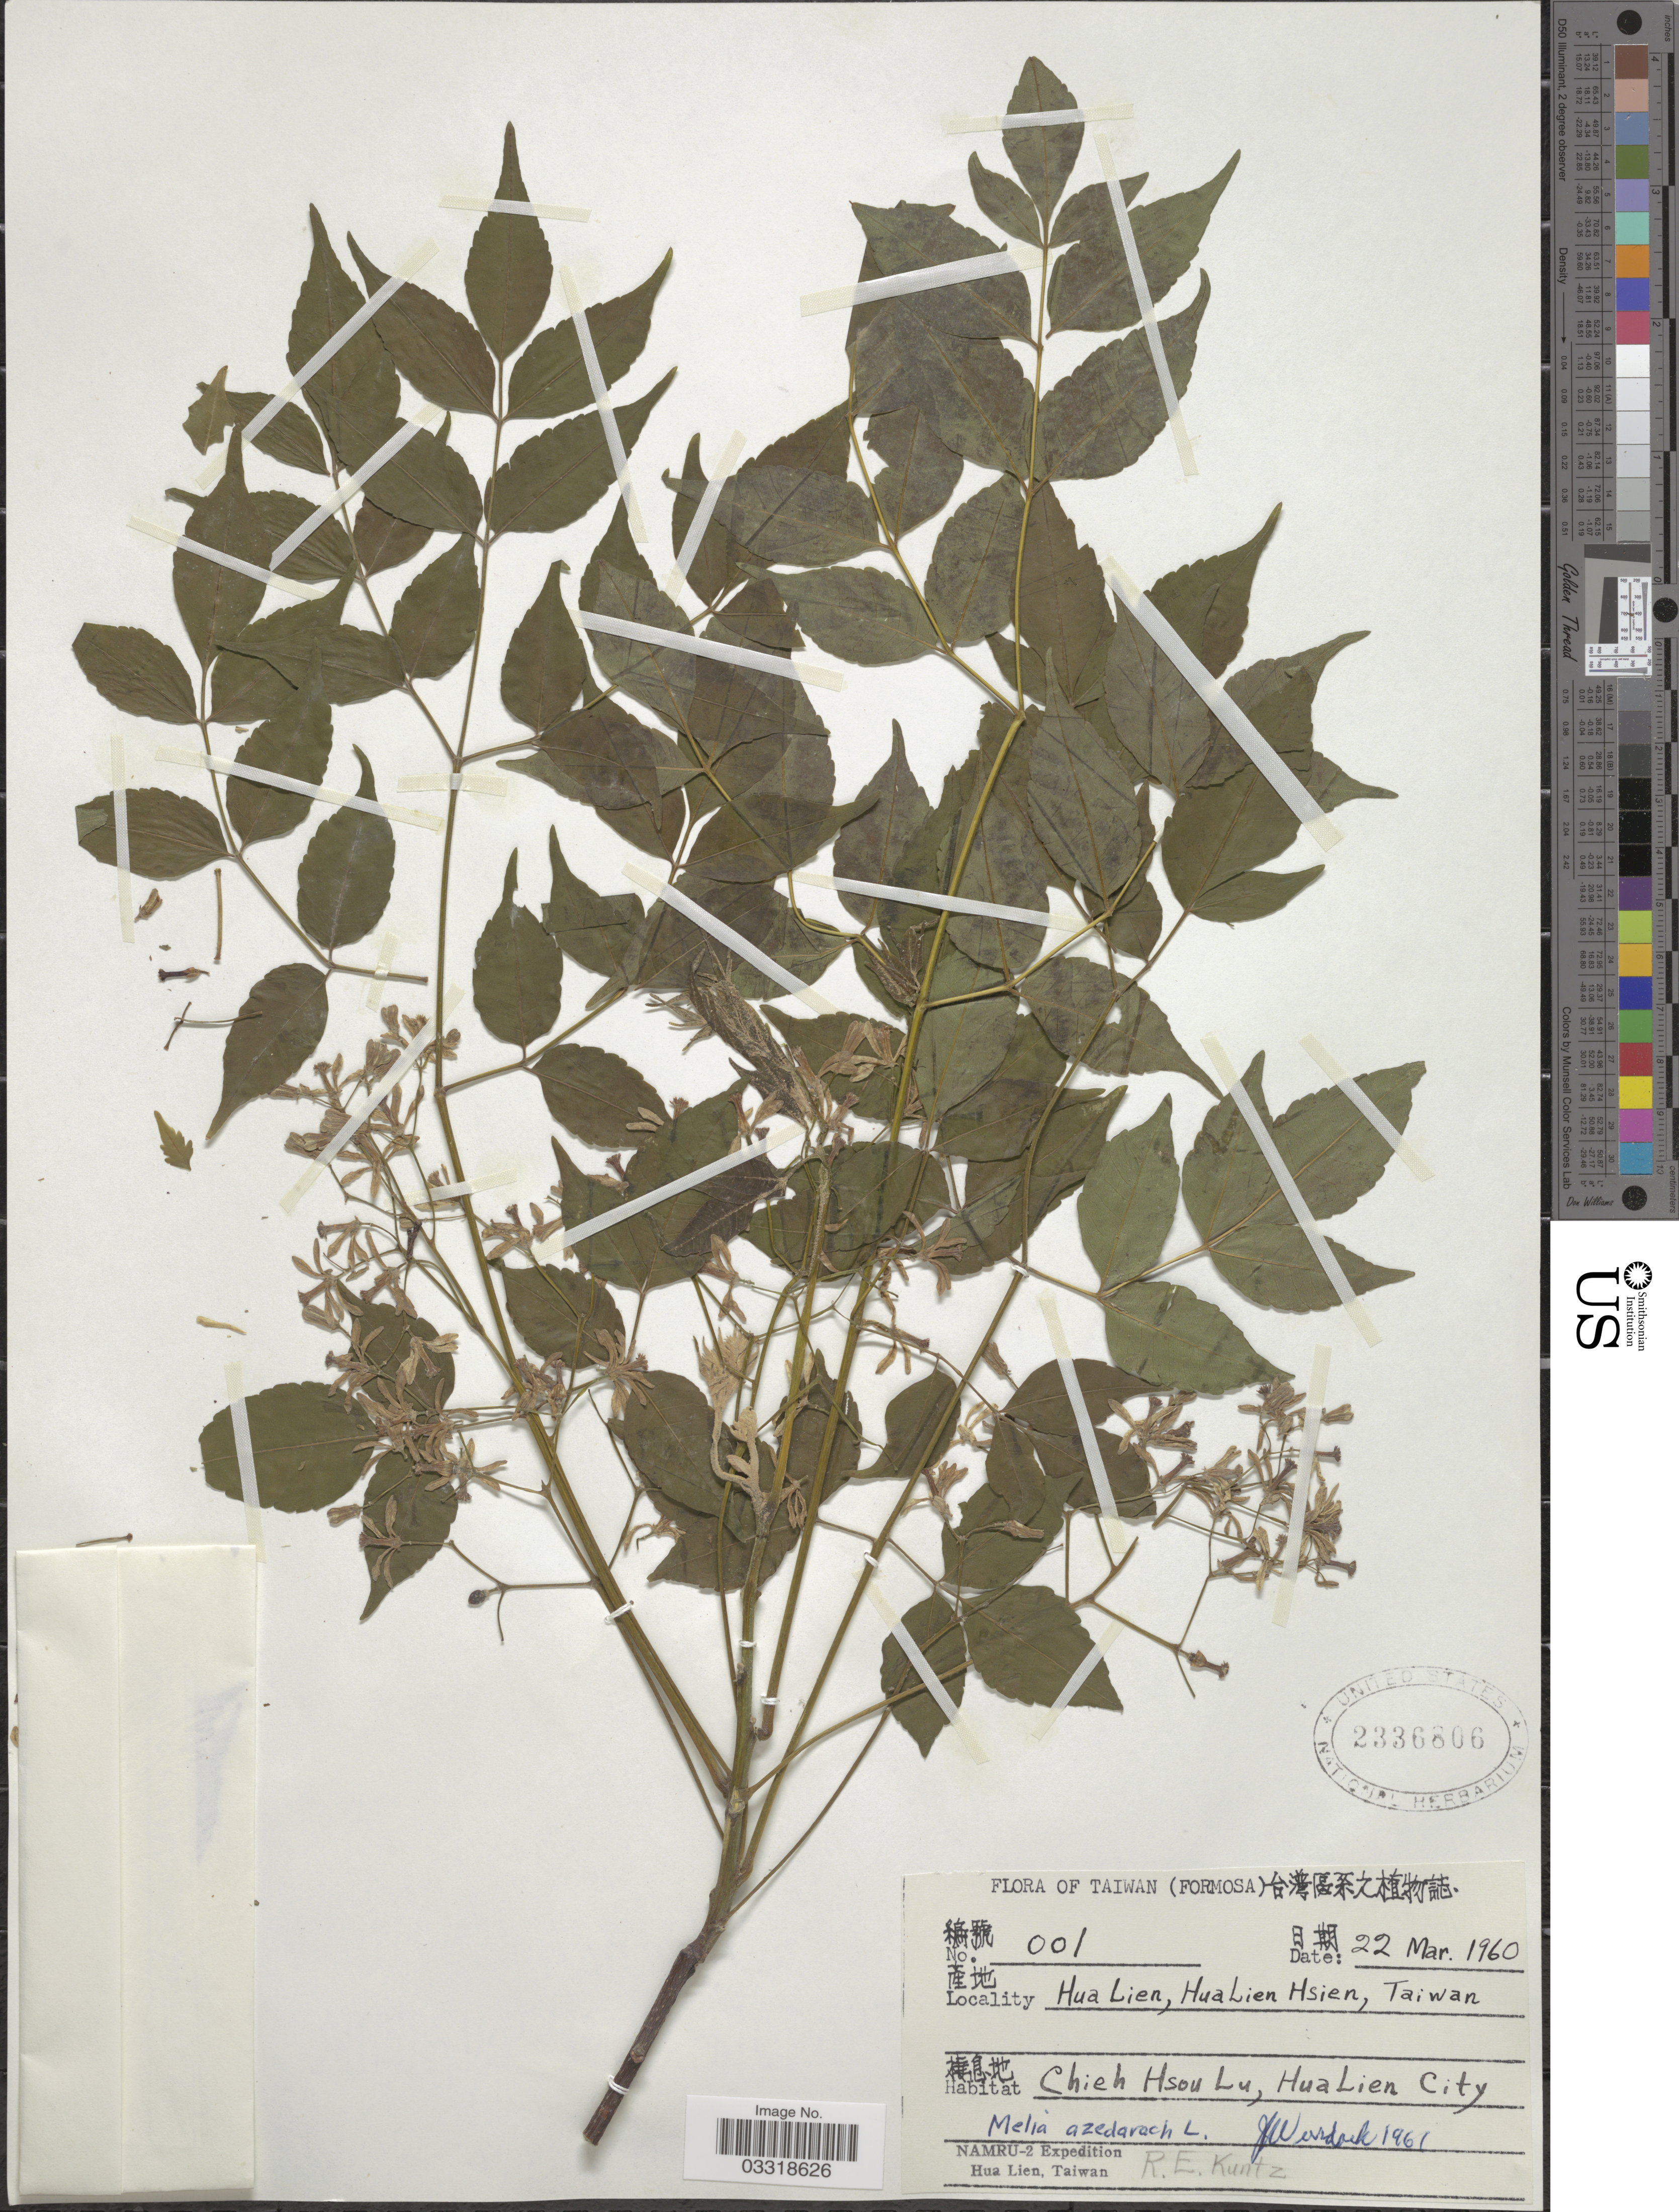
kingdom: Plantae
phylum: Tracheophyta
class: Magnoliopsida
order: Sapindales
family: Meliaceae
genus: Melia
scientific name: Melia azedarach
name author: L.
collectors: R. E. Kuntz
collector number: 001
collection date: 1960-03-22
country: Taiwan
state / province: Hualien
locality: Formosa. X. Hua Lien, Hua Lien Hsien. Chieh Hsou Lu, Hua Lien City.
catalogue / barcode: US 2336806